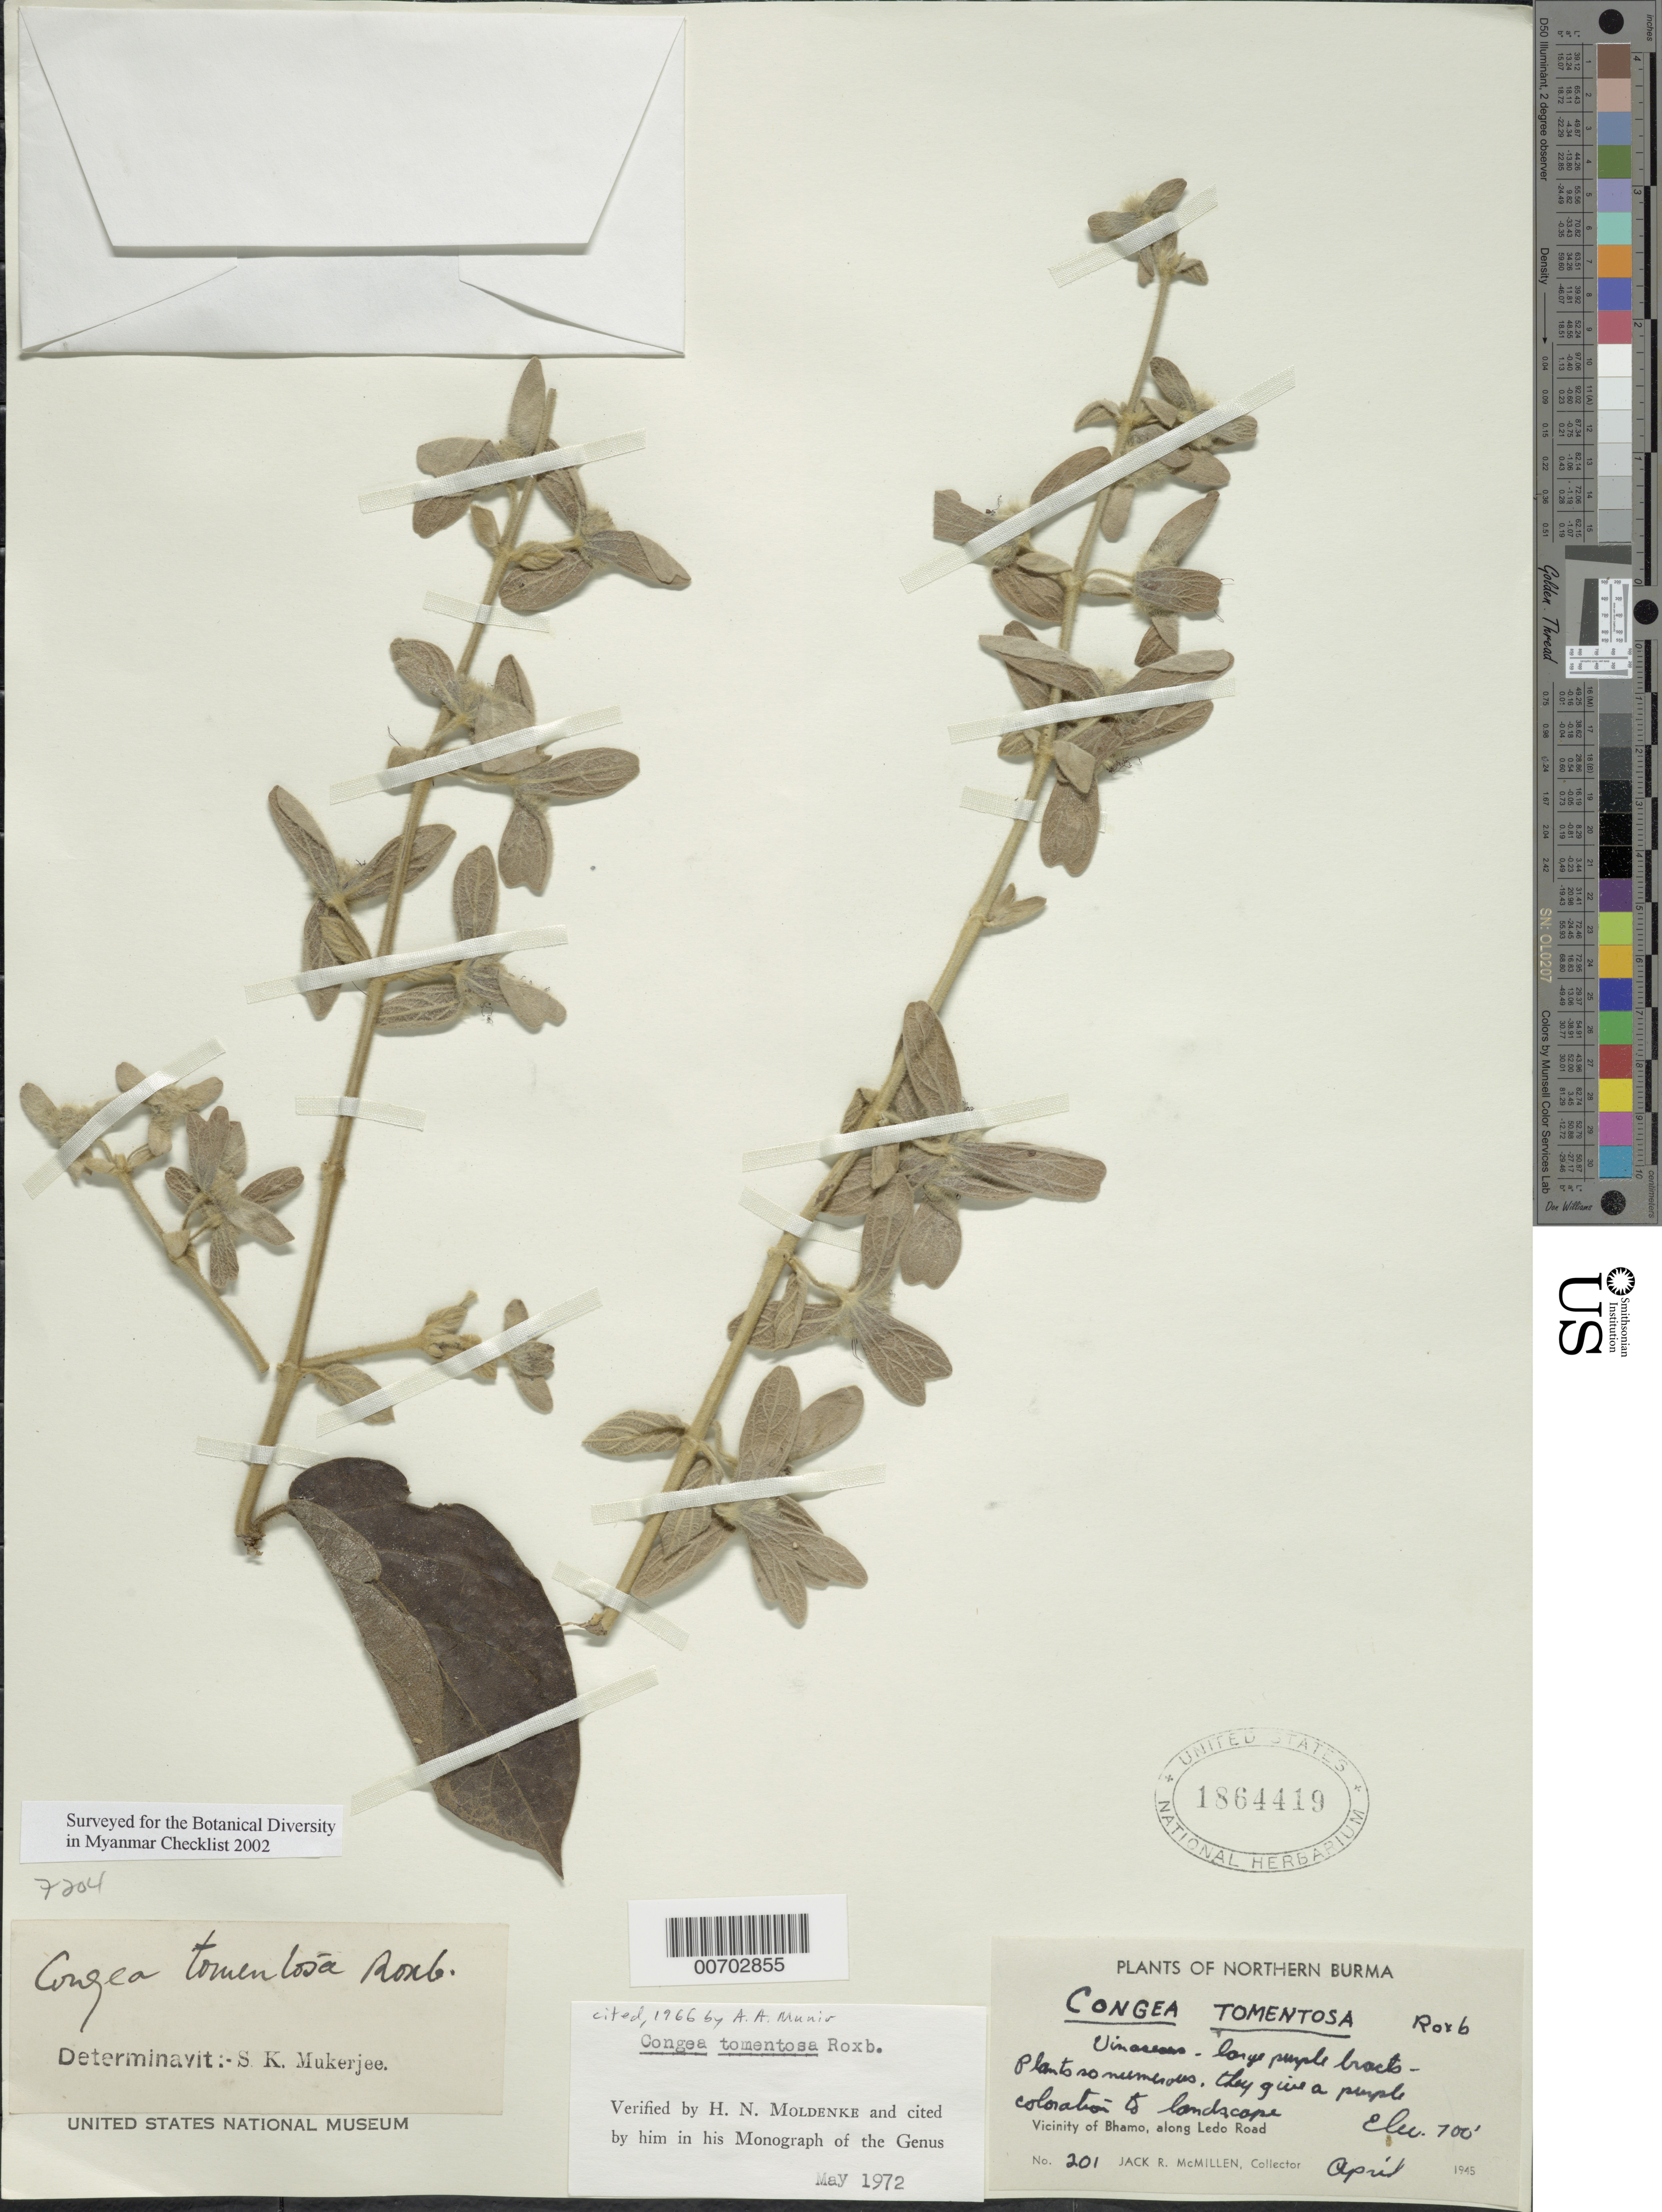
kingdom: Plantae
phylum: Tracheophyta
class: Magnoliopsida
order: Lamiales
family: Lamiaceae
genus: Congea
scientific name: Congea tomentosa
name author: Roxb.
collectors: J. McMillen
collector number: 201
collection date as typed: Apr 1945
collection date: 1945-04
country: Myanmar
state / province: Kachin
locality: Bhamo, along Ledo Road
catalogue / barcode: US 1864419